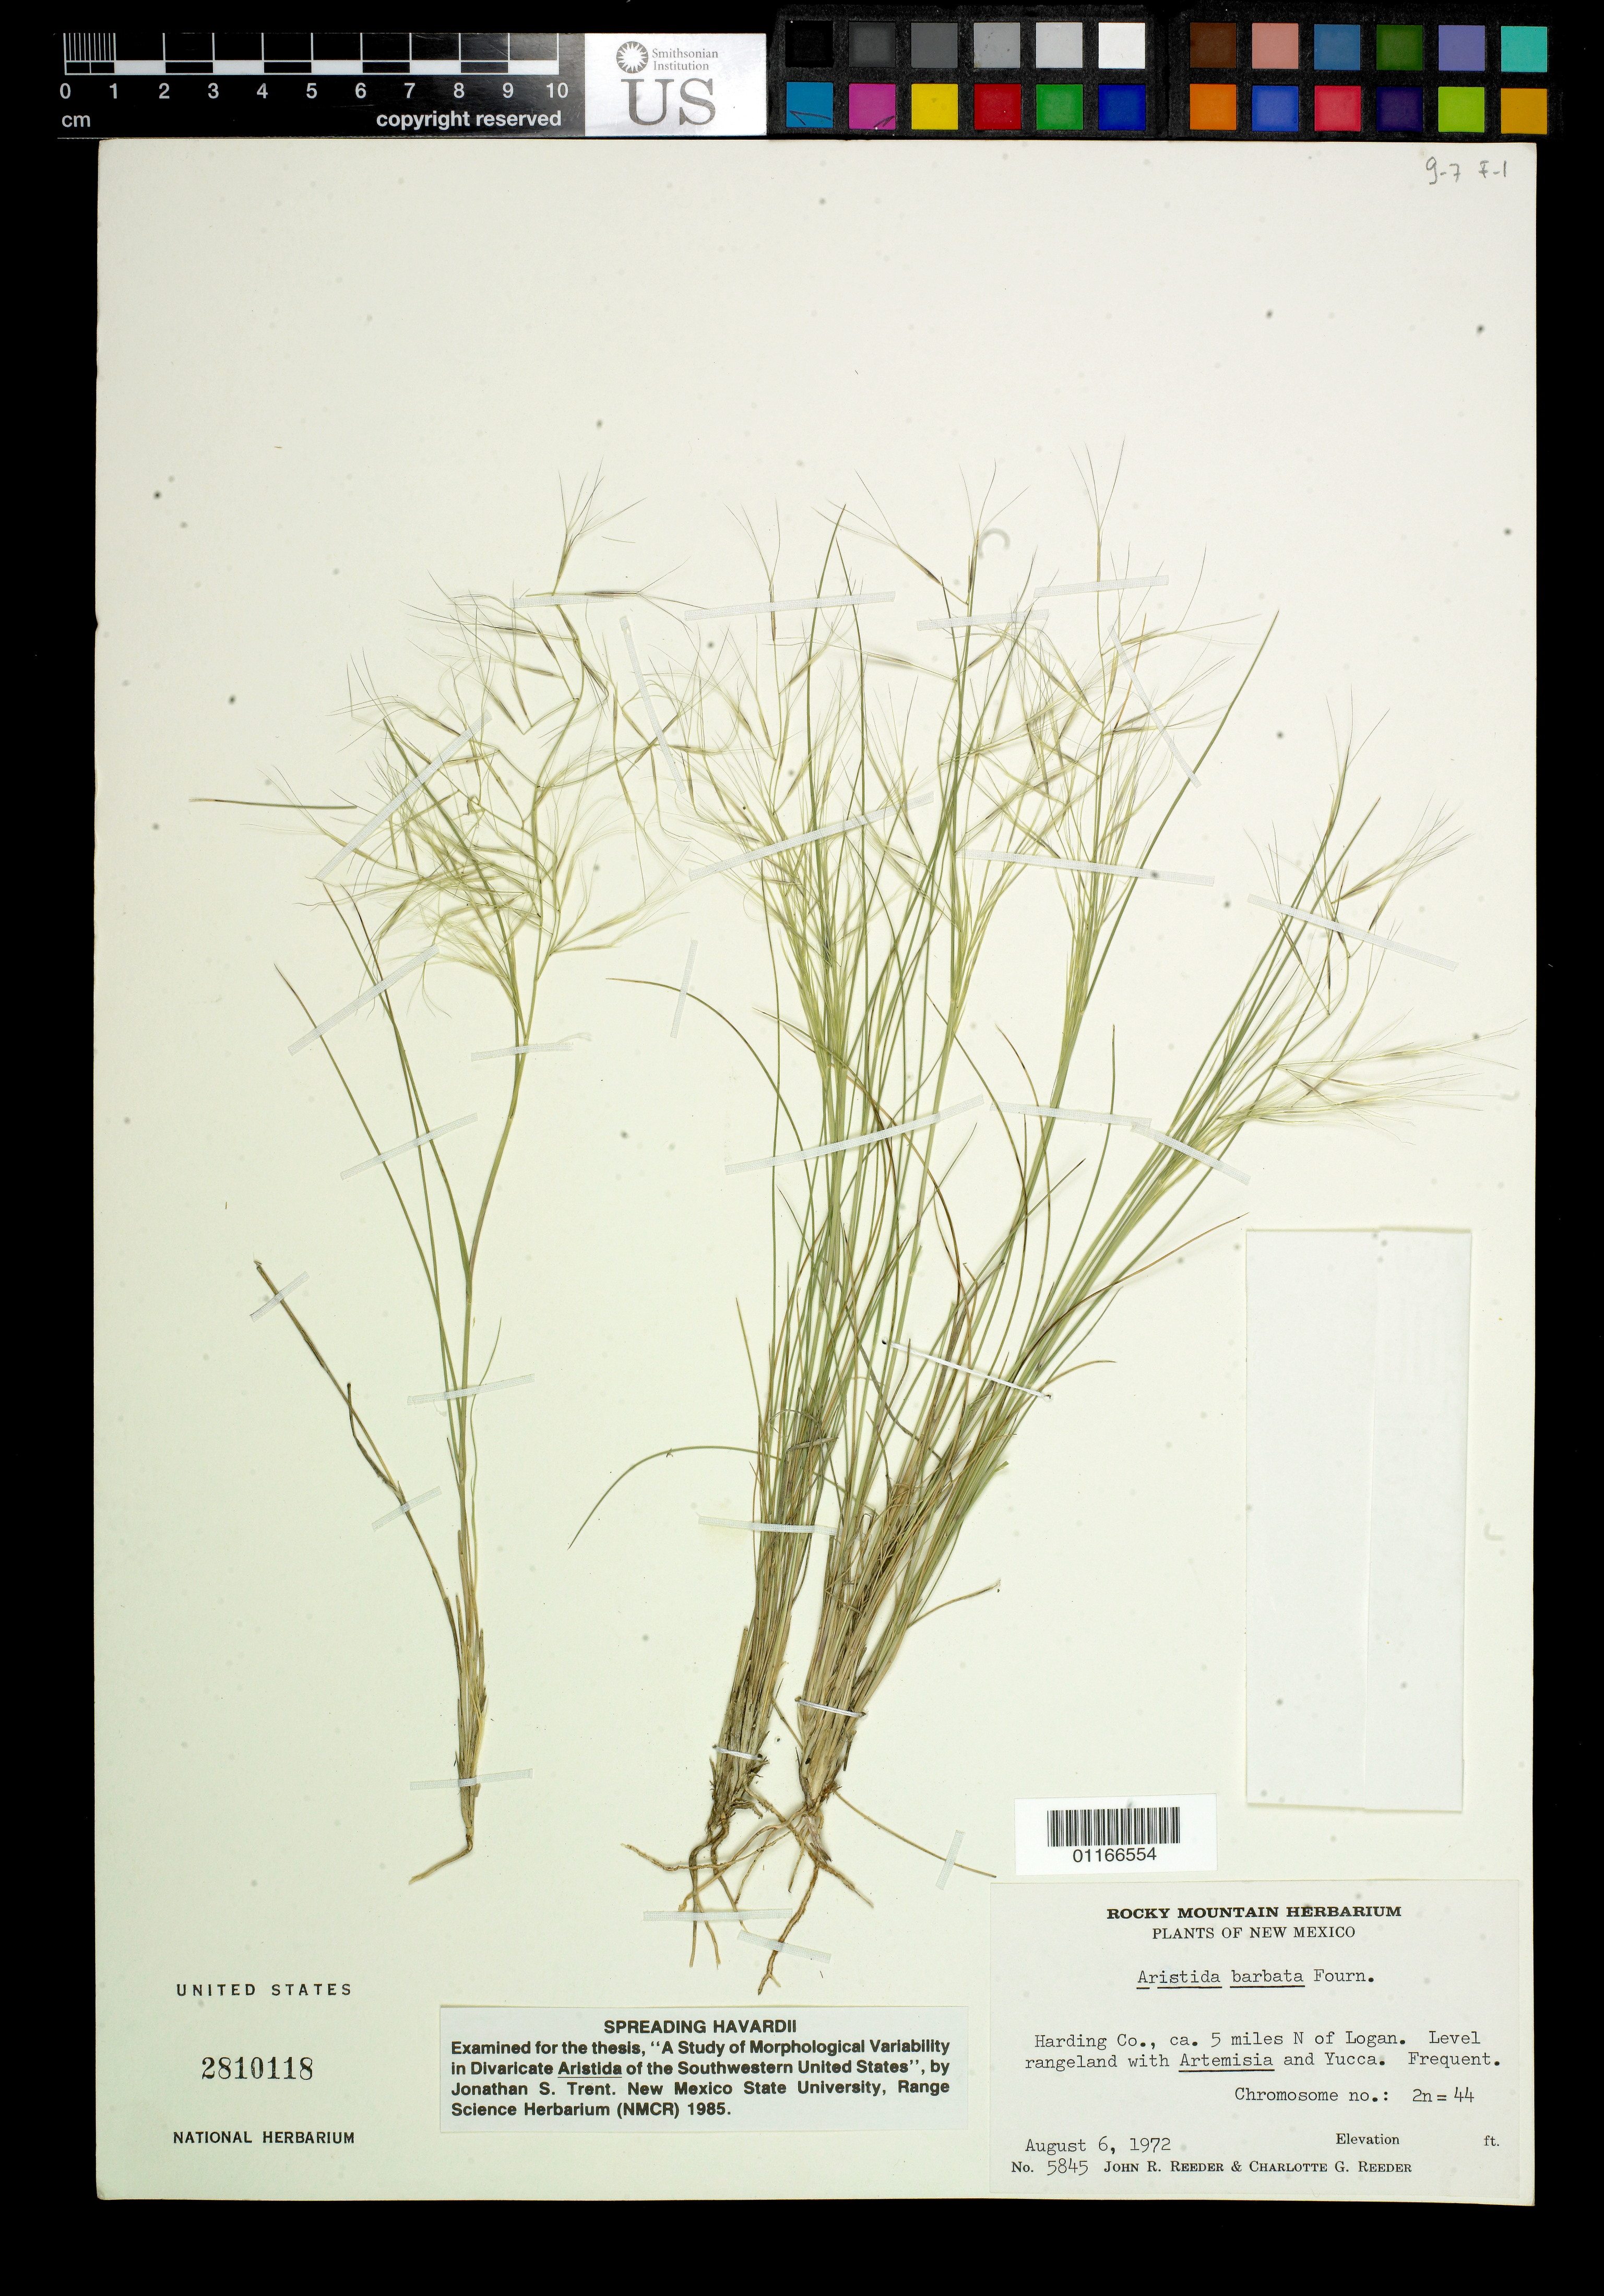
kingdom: Plantae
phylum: Tracheophyta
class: Liliopsida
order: Poales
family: Poaceae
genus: Aristida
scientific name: Aristida havardii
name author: Vasey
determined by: Poaceae Reorganization Project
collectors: J.R. Reeder & C.O. Reeder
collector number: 5845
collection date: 1972-08-06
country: United States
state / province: New Mexico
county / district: Harding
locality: Ca. 5 miles N of Logan.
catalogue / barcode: US 2810118